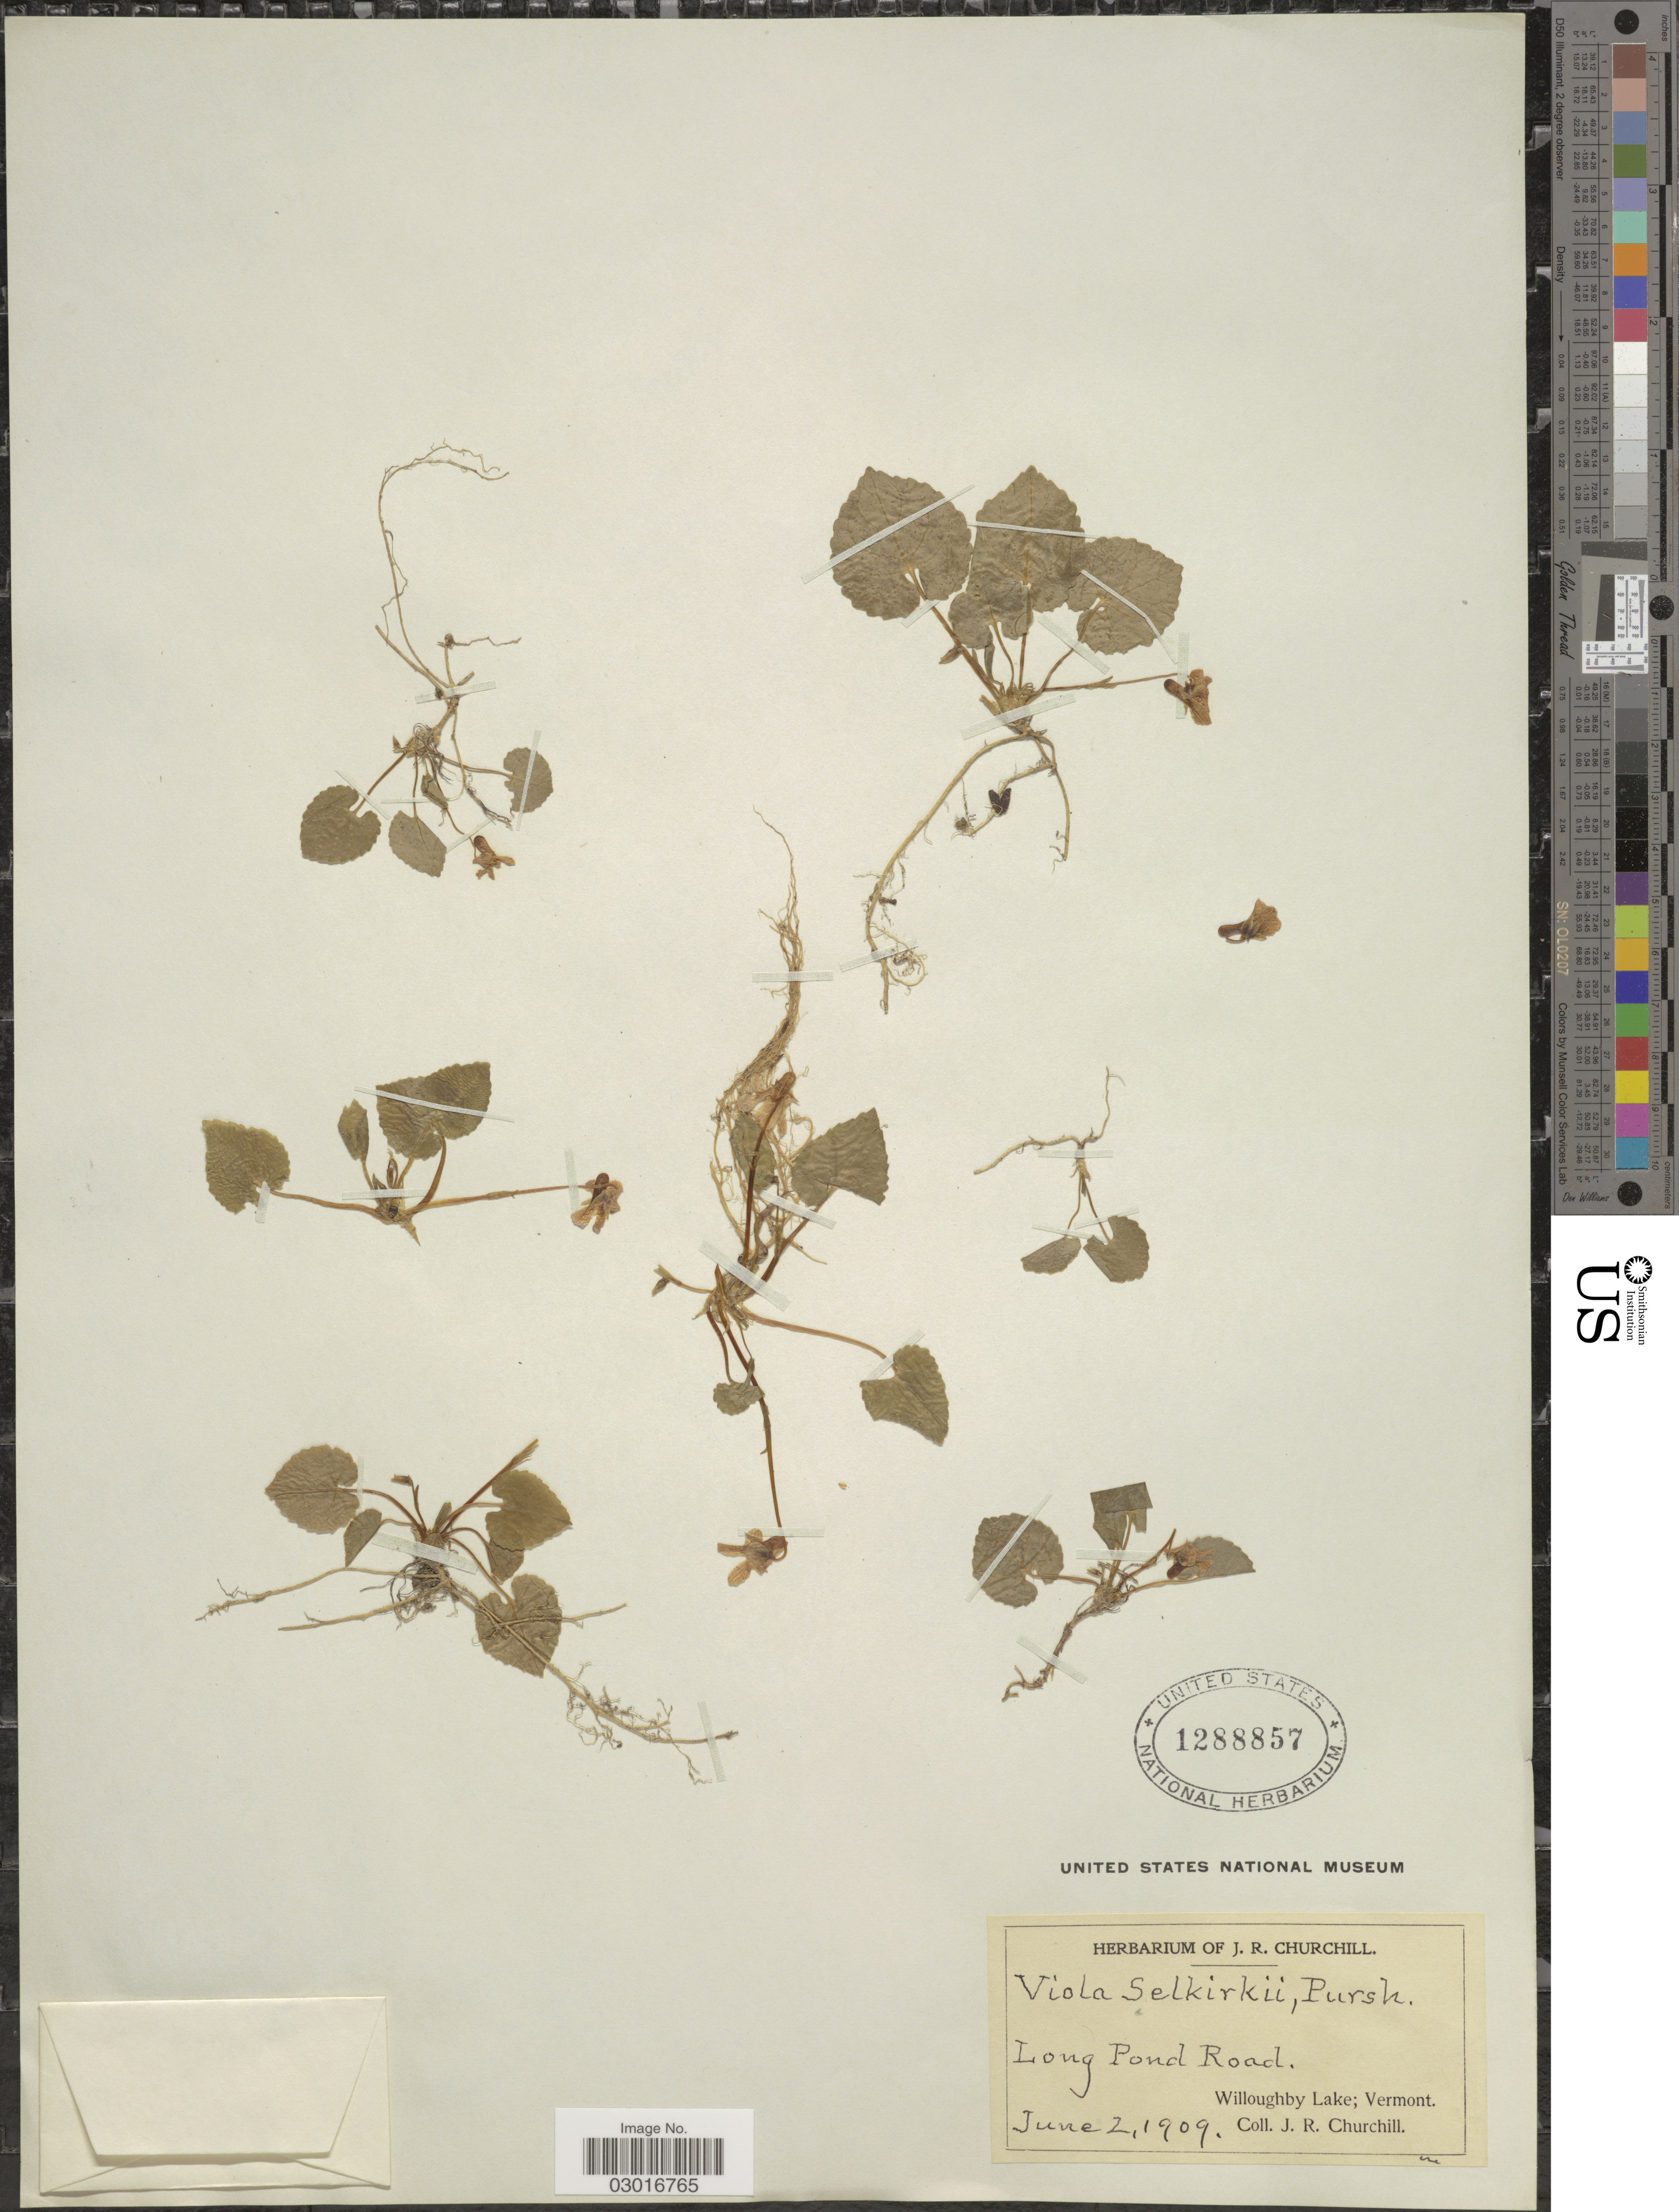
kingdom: Plantae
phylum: Tracheophyta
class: Magnoliopsida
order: Malpighiales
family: Violaceae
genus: Viola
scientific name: Viola selkirkii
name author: Pursh ex Goldie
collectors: J. Churchill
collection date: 1909-06-02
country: United States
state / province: Vermont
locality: Long Pond Road. Willoughby Lake.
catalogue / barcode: US 1288857